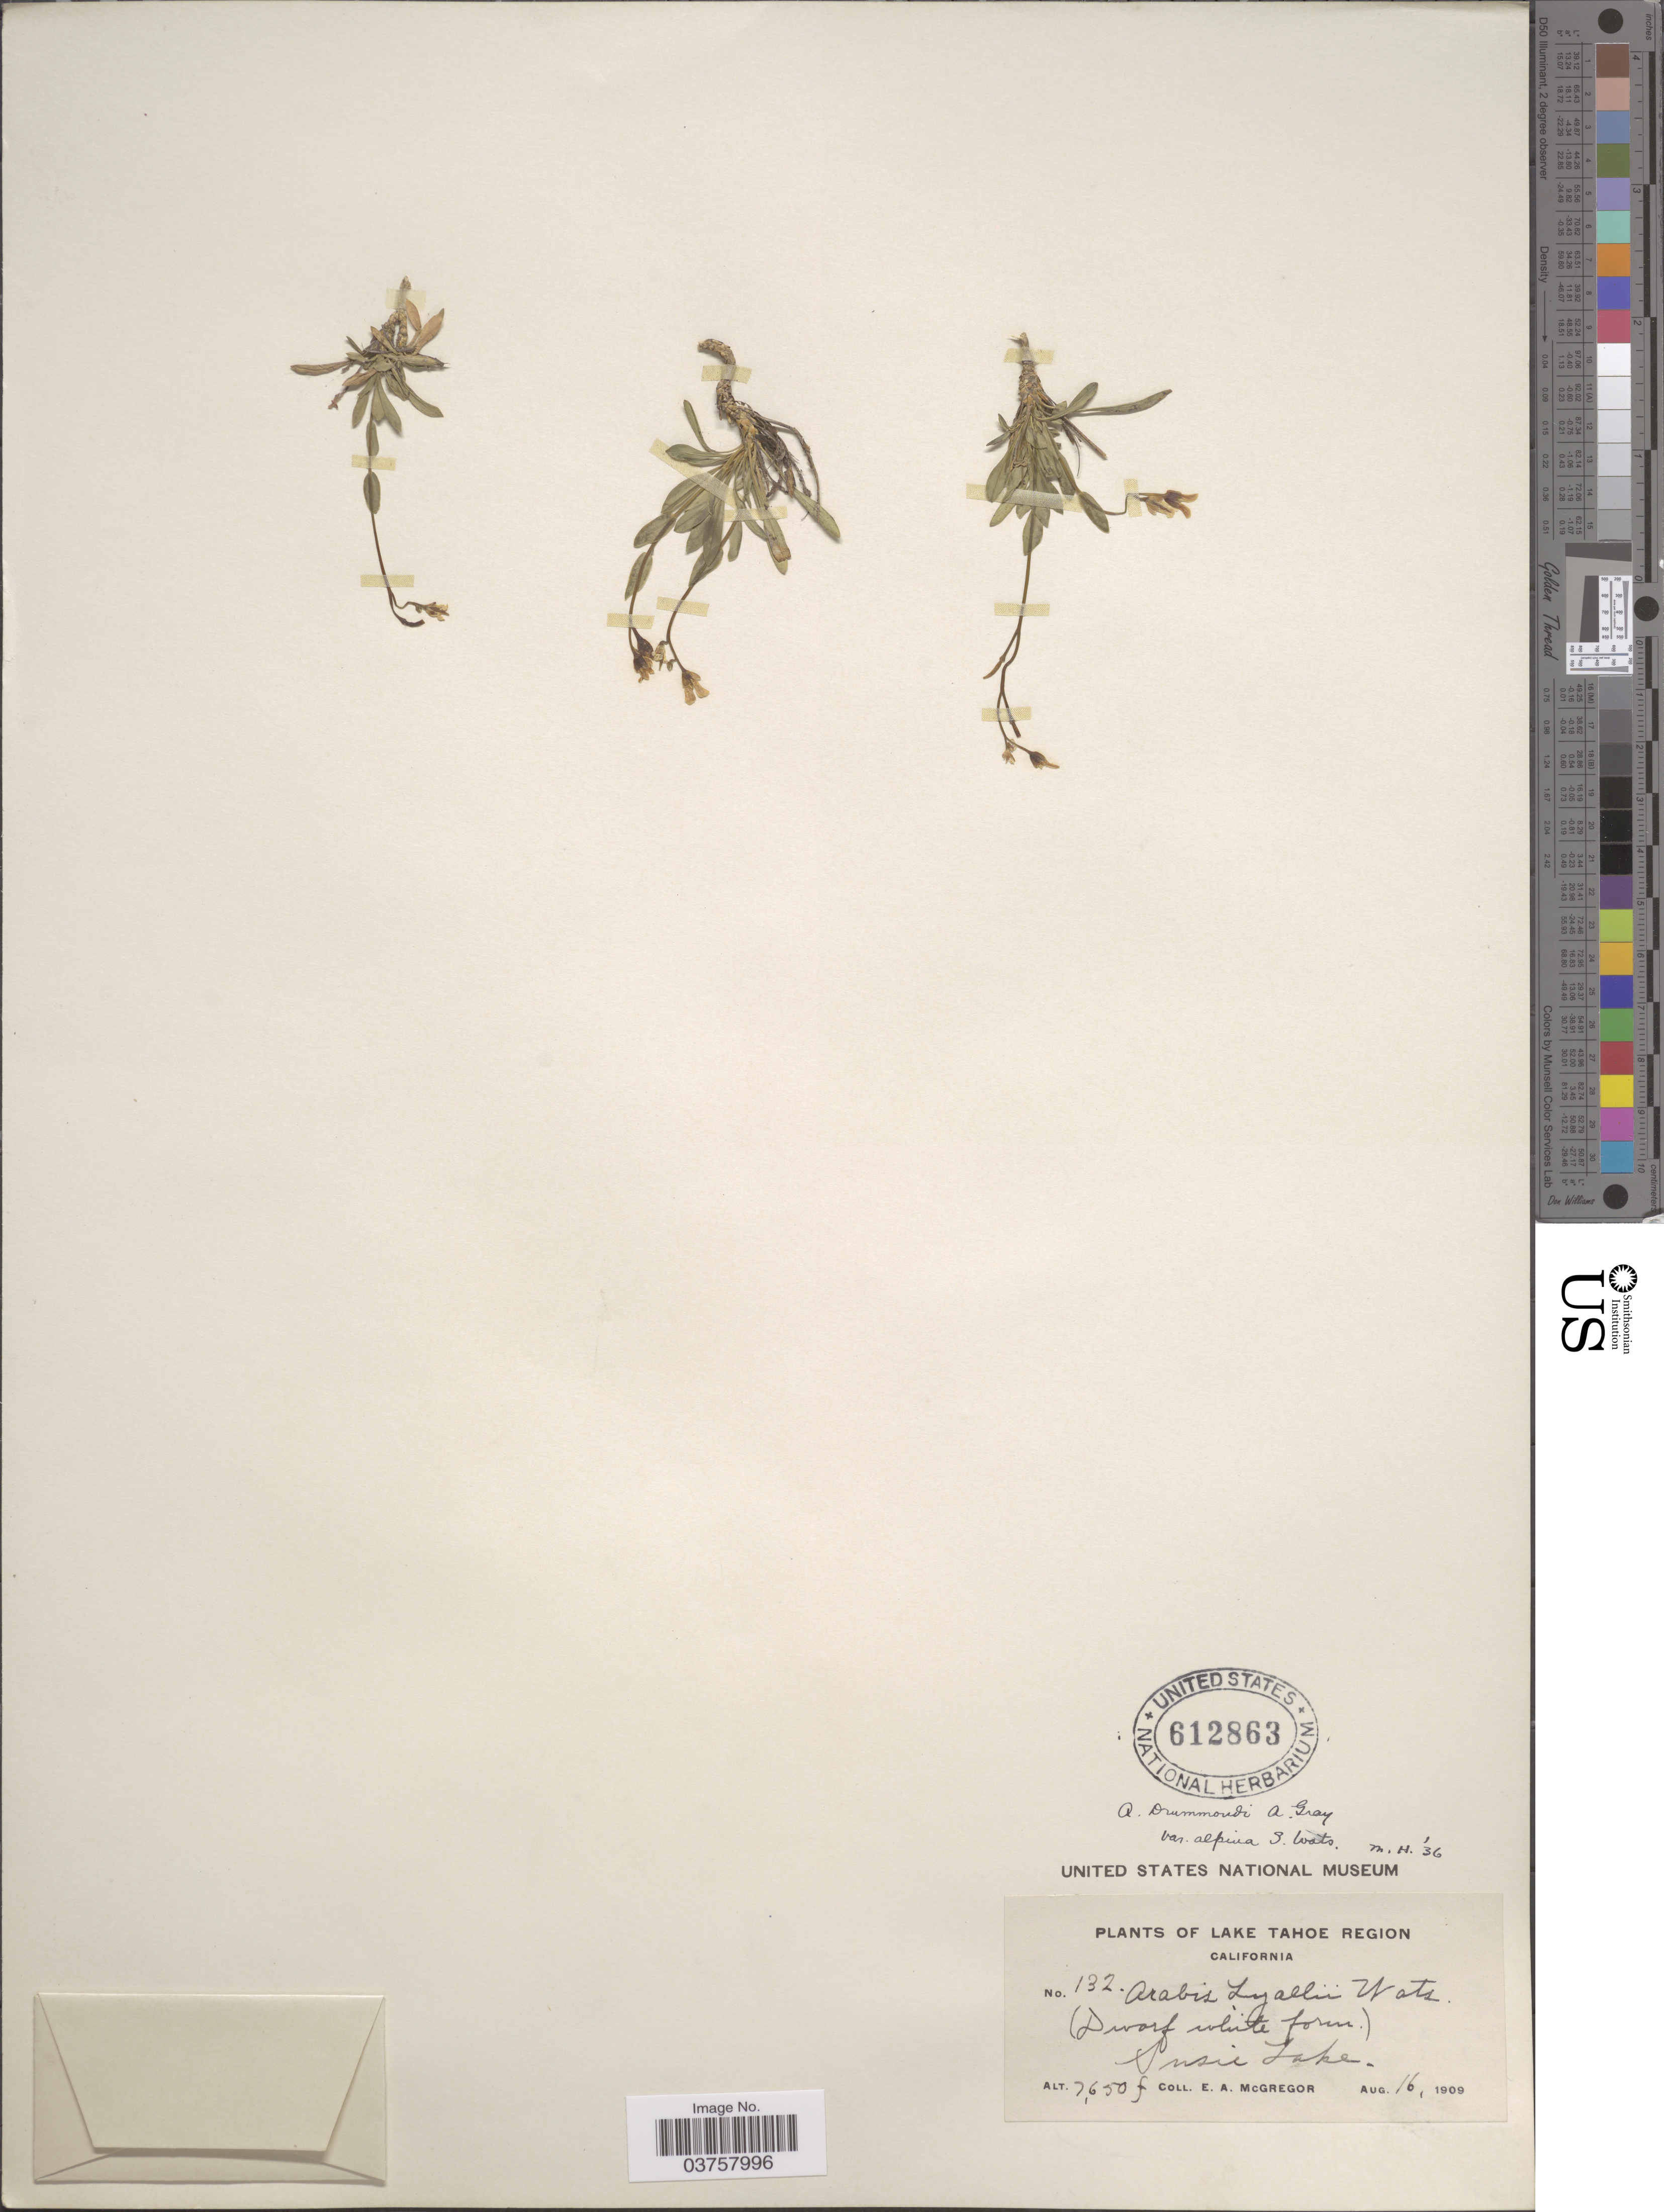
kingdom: Plantae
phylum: Tracheophyta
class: Magnoliopsida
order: Brassicales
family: Brassicaceae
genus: Arabis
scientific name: Arabis lyallii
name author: S. Watson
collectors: E. A. McGregor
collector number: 132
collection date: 1909-08-16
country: United States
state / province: California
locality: Lake Tahoe Region. Susie Lake.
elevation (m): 2332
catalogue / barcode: US 612863